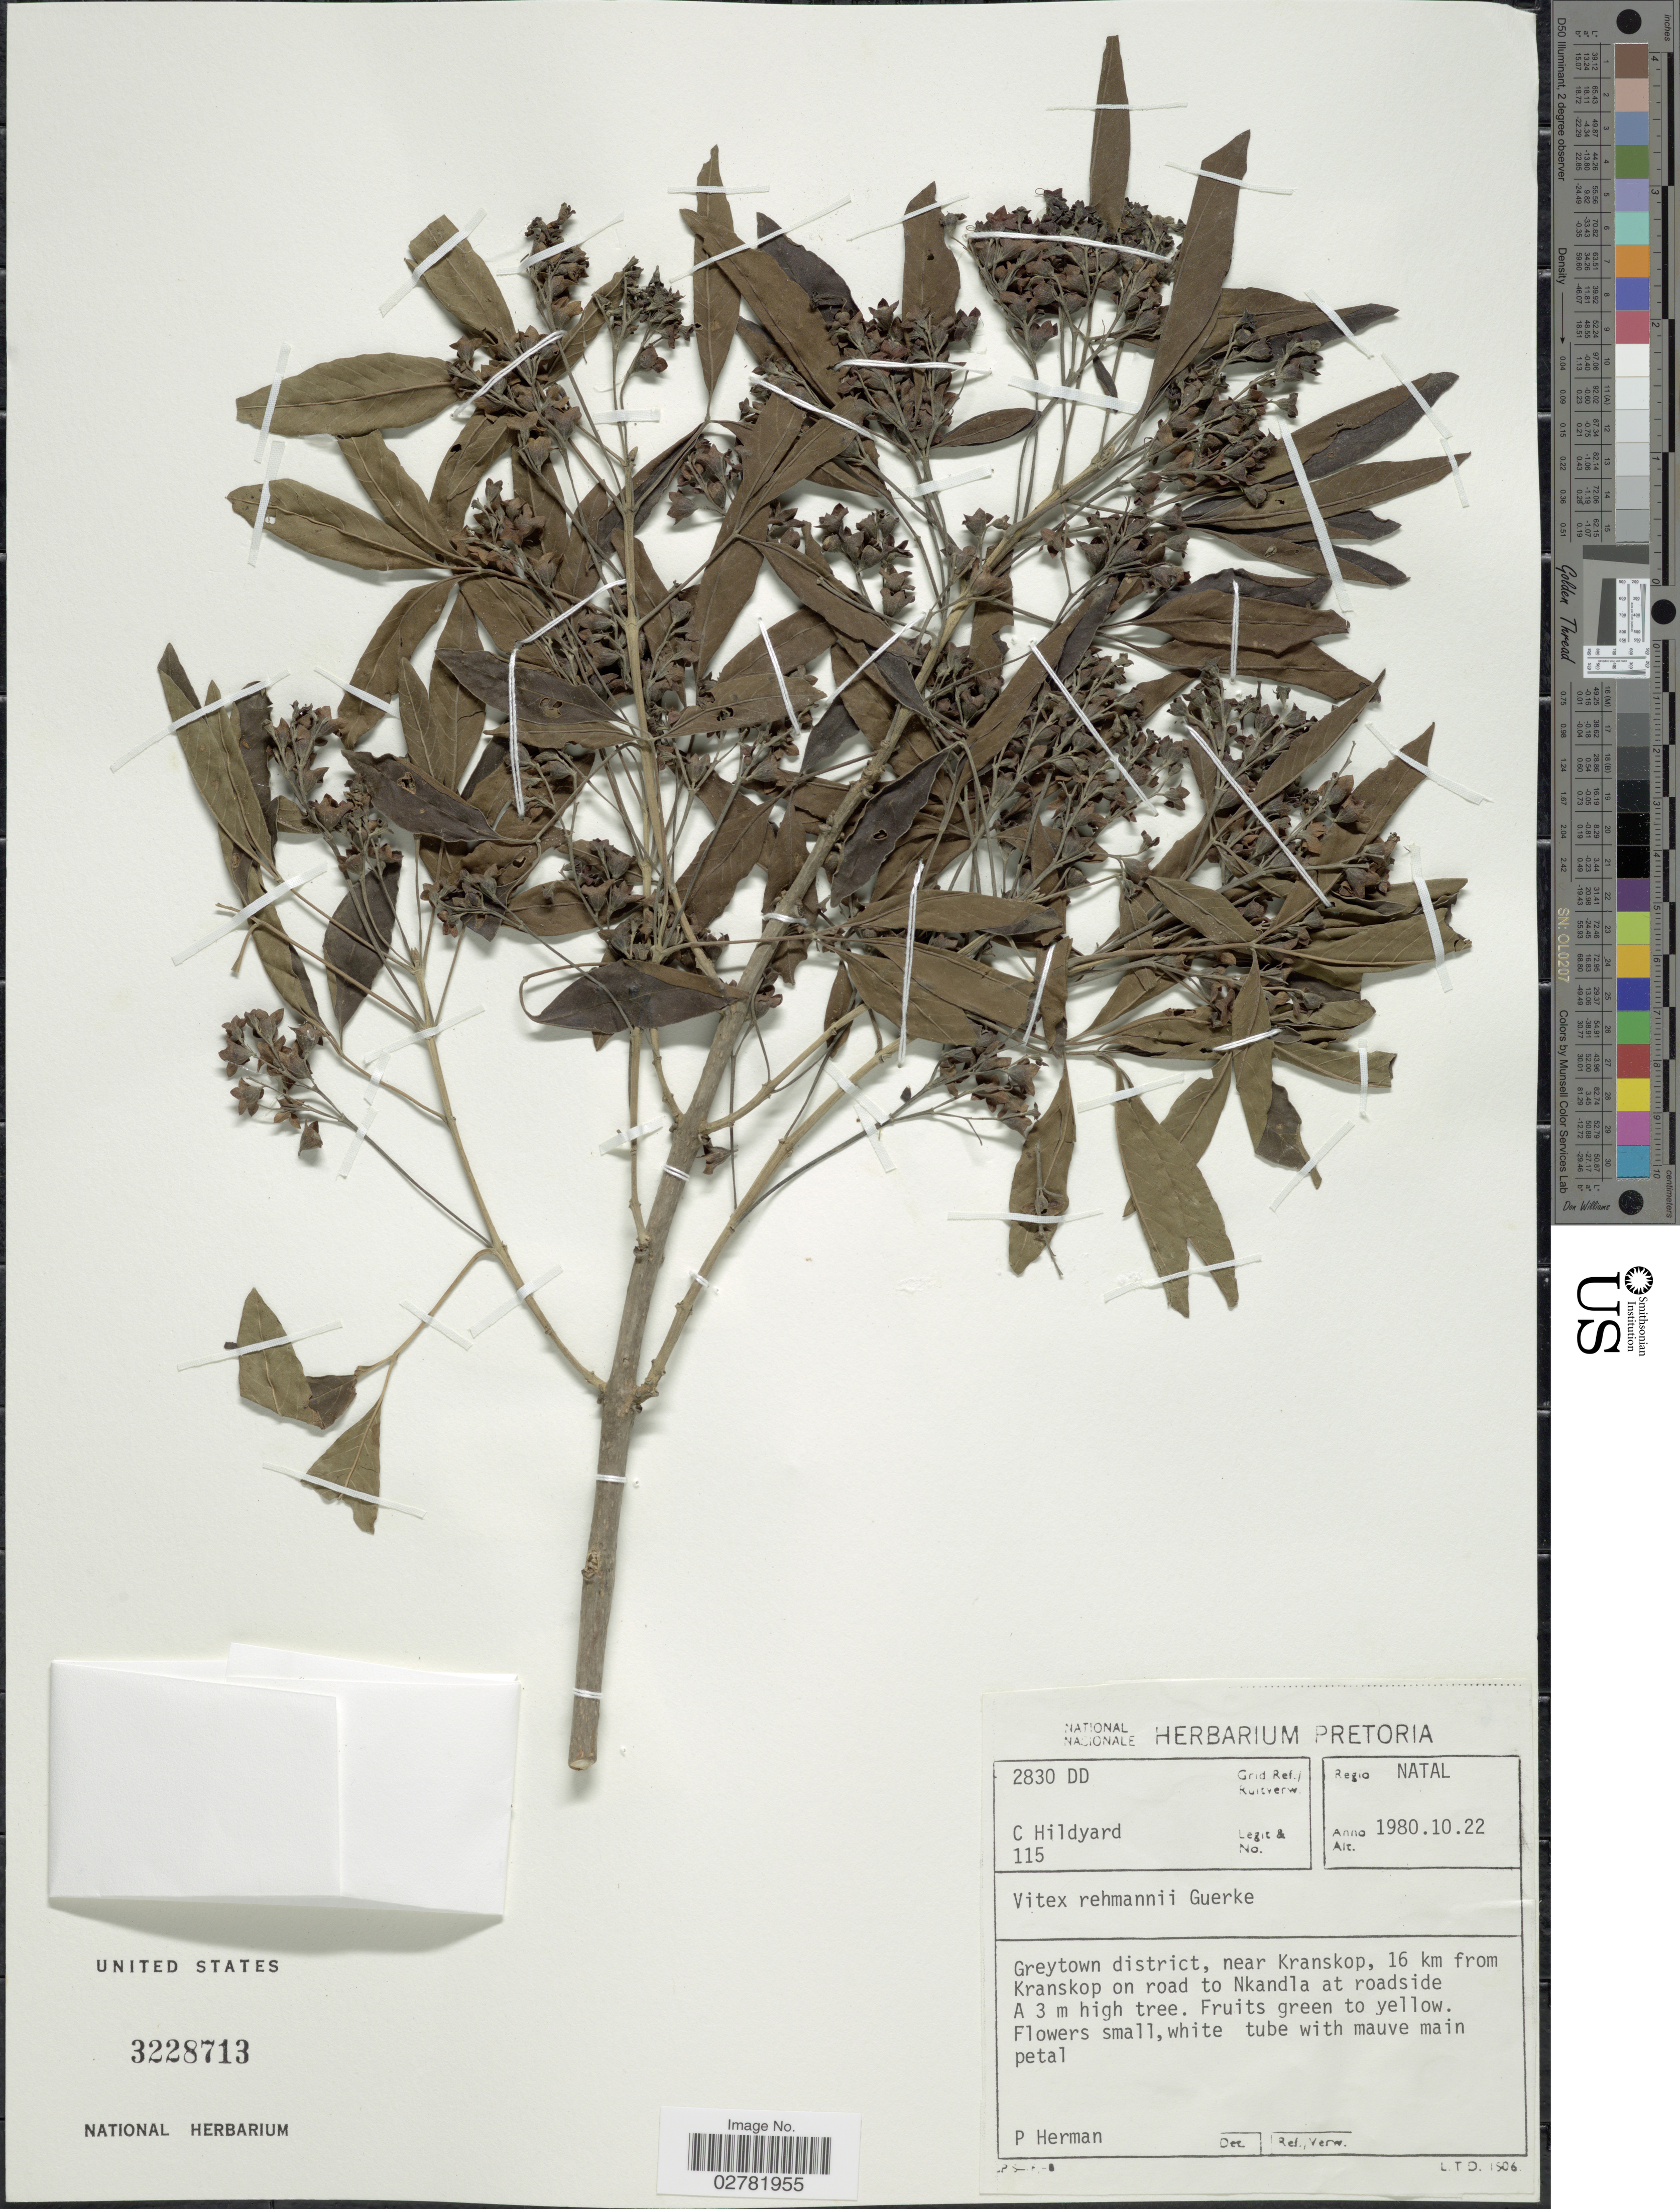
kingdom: Plantae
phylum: Tracheophyta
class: Magnoliopsida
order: Lamiales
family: Lamiaceae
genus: Vitex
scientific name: Vitex rehmannii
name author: Gürke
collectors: C. Hildyard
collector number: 115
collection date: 1980-10-22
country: South Africa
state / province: KwaZulu-Natal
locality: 2830 DD Grid Ref./Ruitverw. Regio Natal. Greytown district, near Kranskop, 16 km from Kranskop on road to Nkandla at roadside.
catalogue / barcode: US 3228713